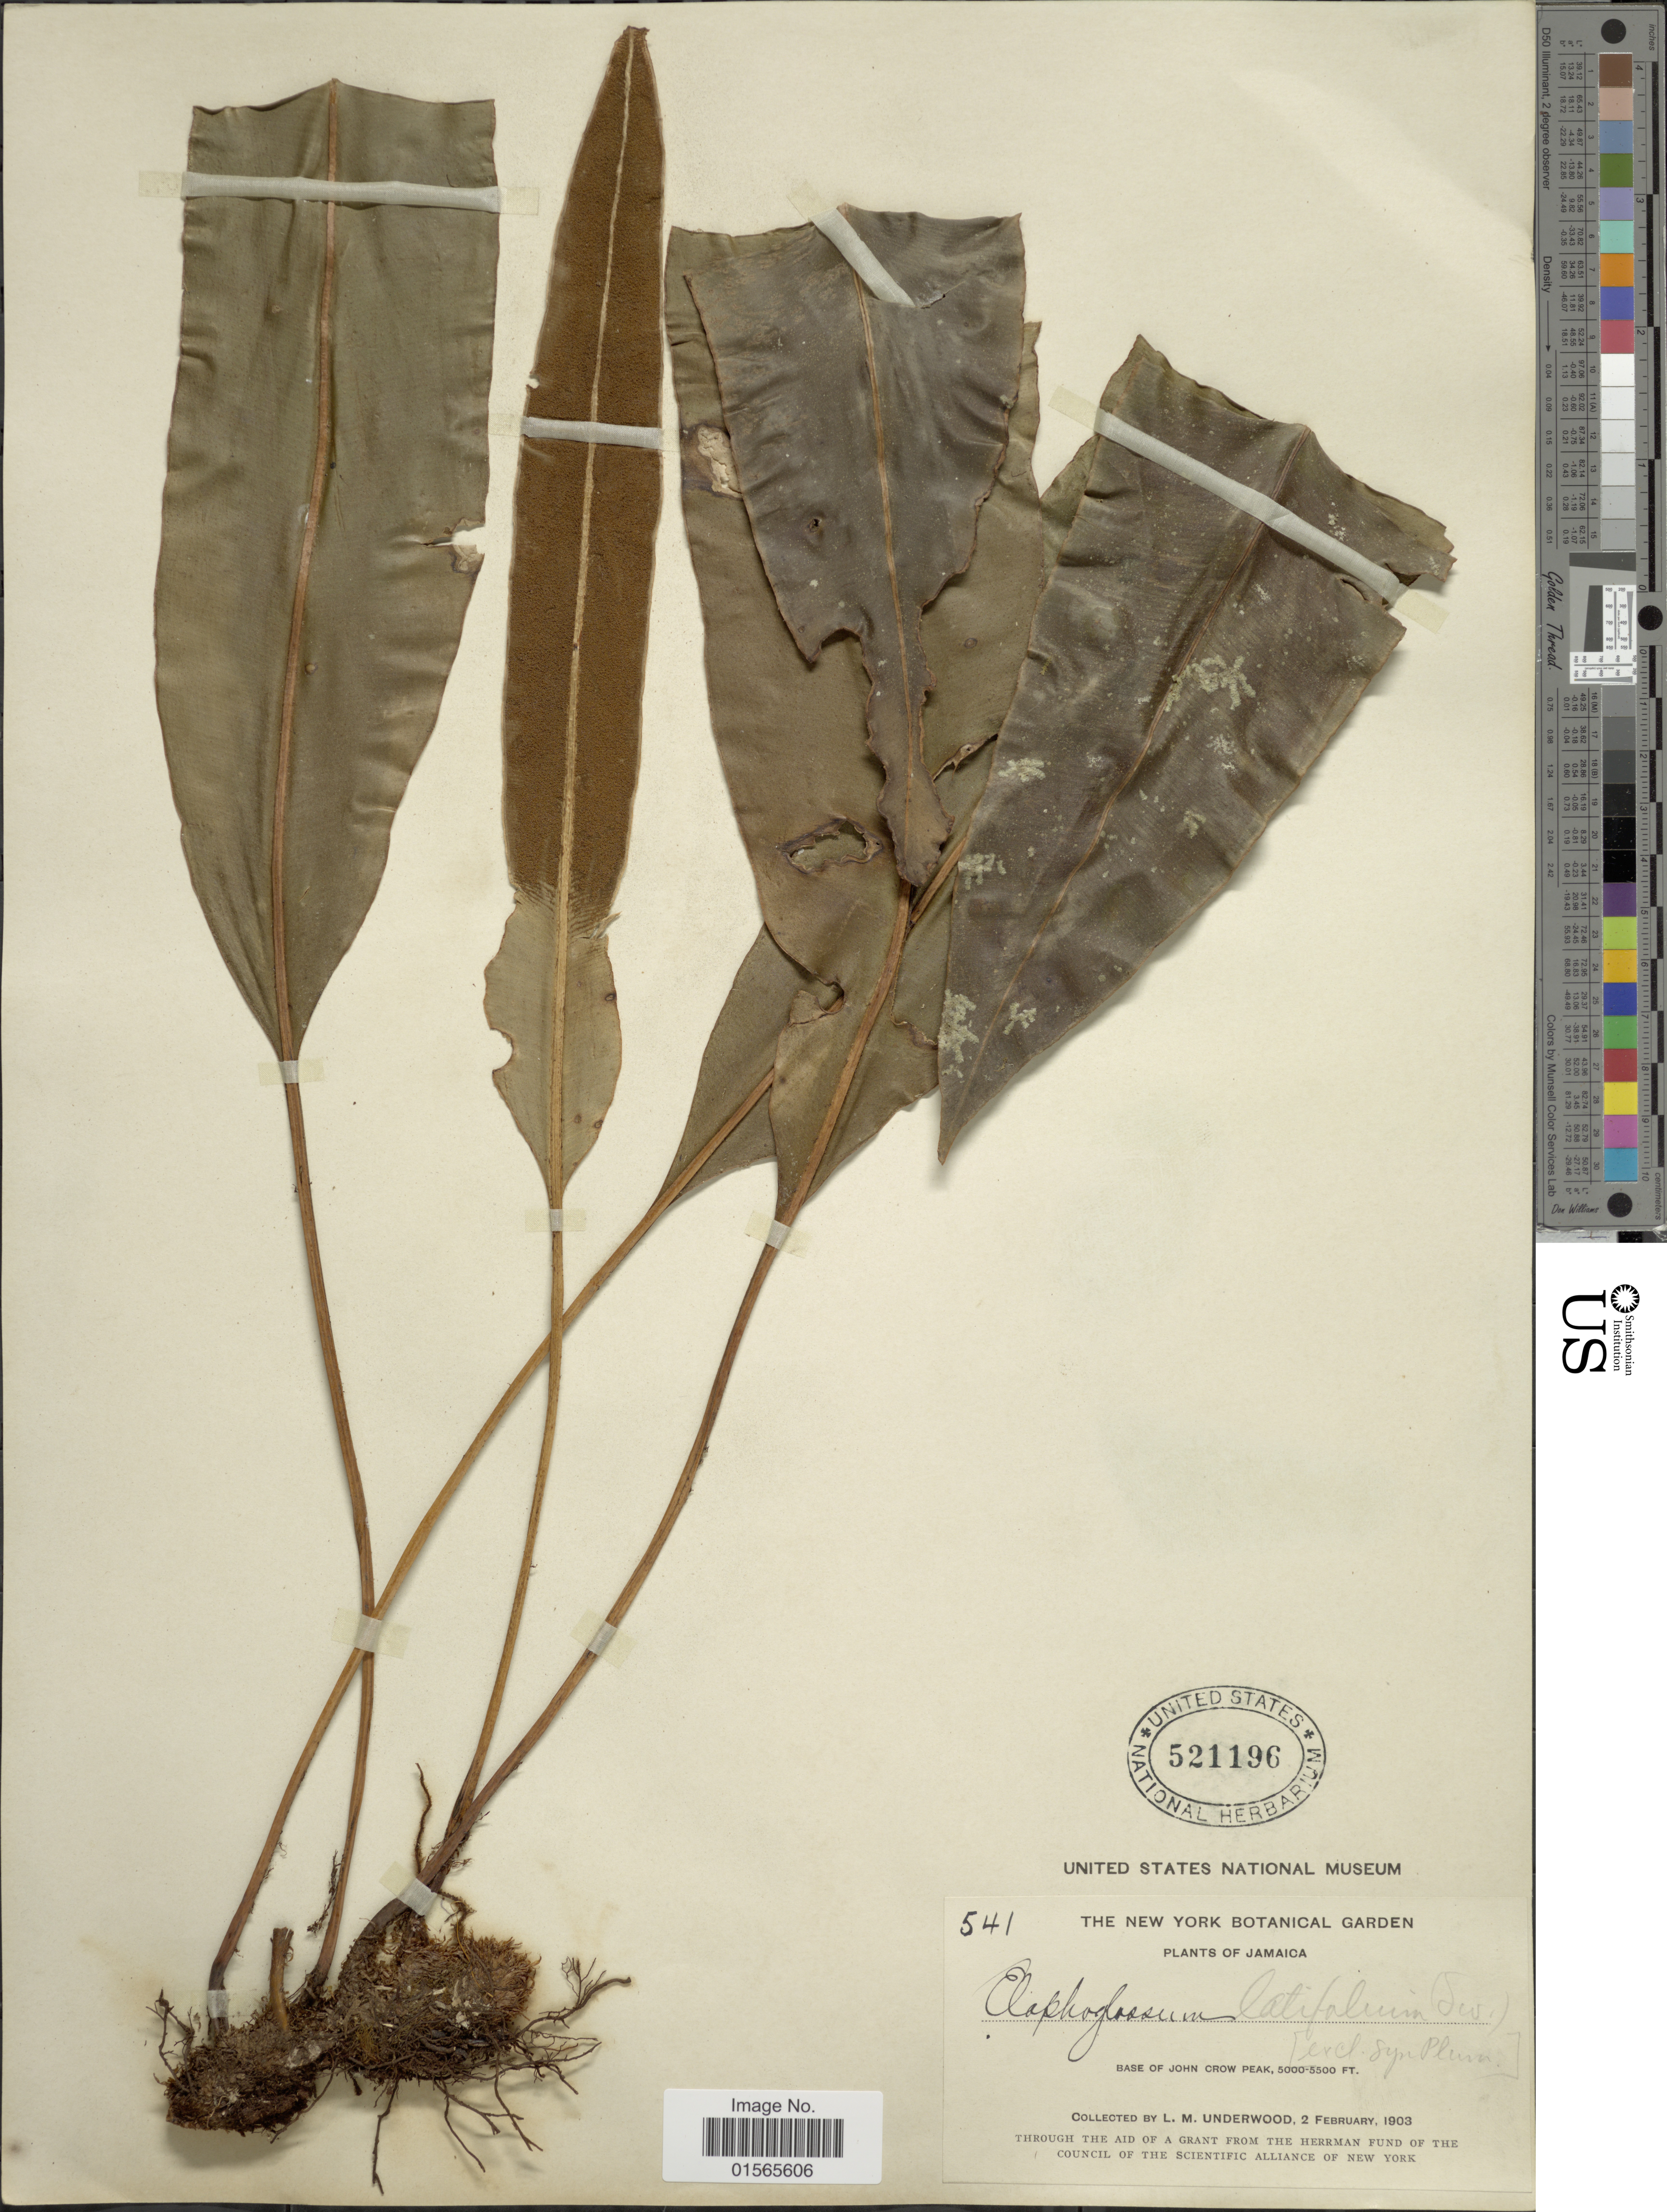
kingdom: Plantae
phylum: Tracheophyta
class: Polypodiopsida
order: Polypodiales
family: Dryopteridaceae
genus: Elaphoglossum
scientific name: Elaphoglossum latifolium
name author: (Sw.) J. Sm.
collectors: L. M. Underwood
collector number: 541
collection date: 1903-02-02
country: Jamaica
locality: Base of John Peak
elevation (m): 1524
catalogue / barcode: US 521196